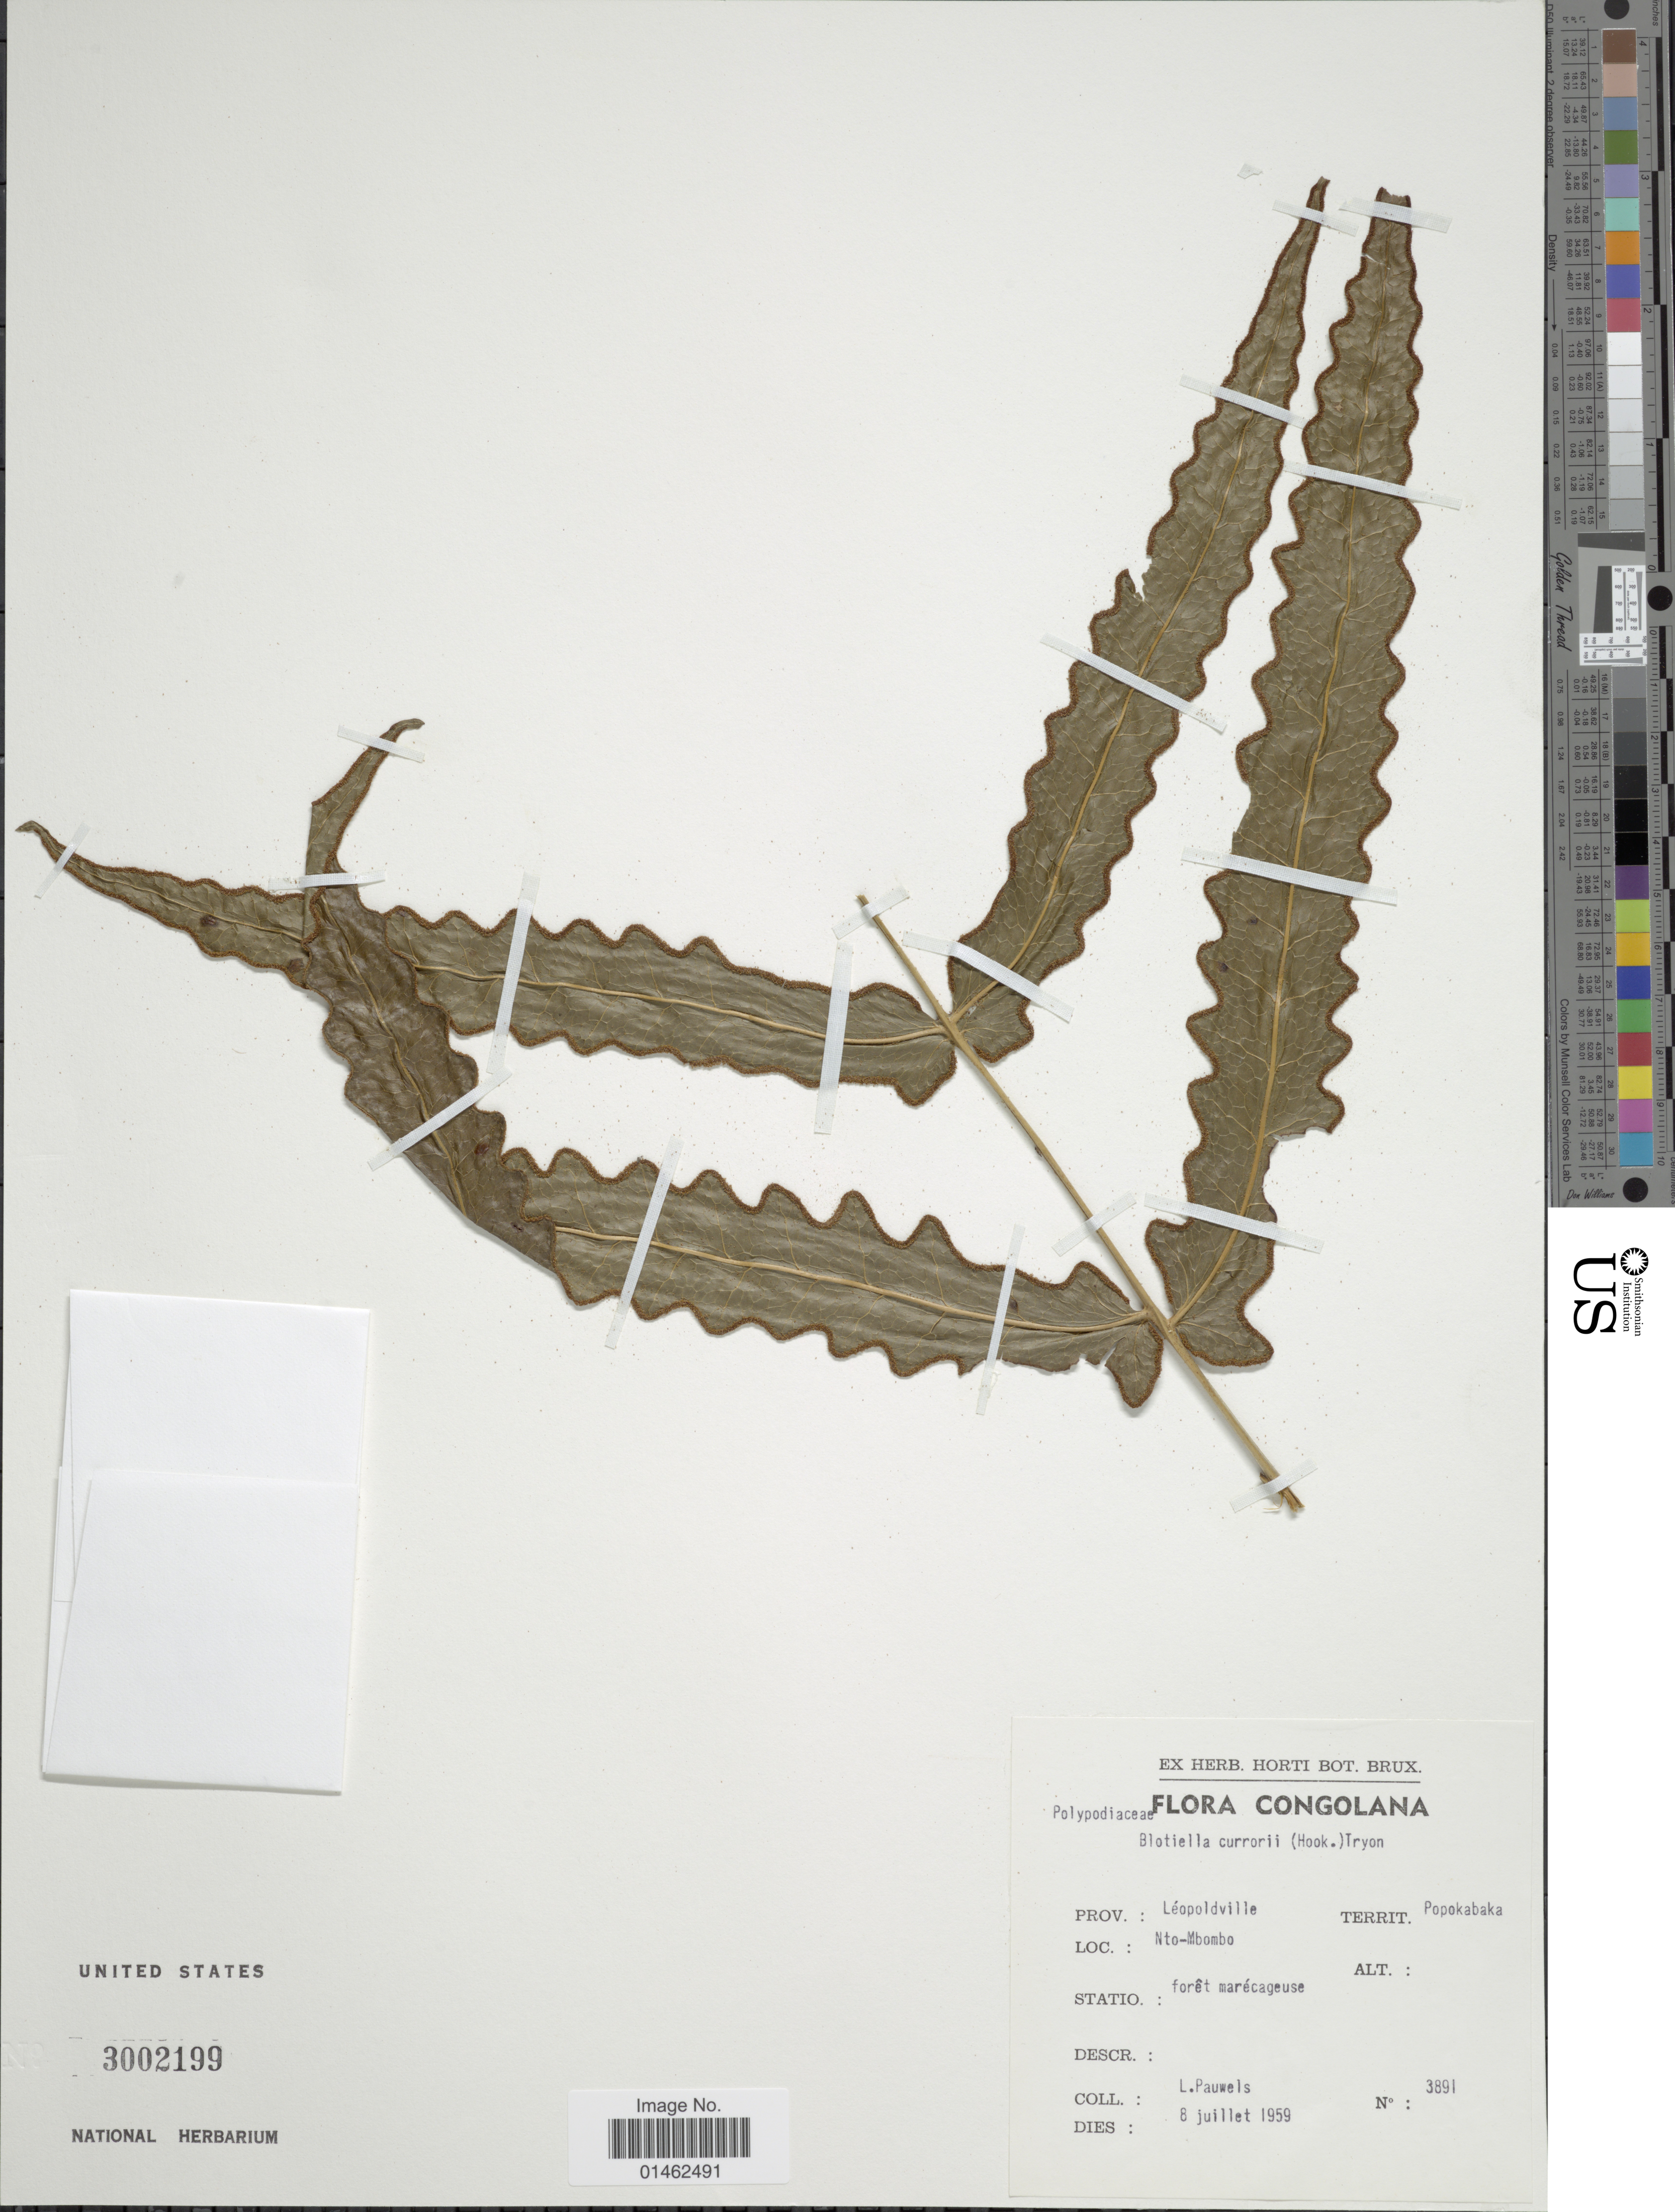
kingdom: Plantae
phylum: Tracheophyta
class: Polypodiopsida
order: Polypodiales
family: Dennstaedtiaceae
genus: Blotiella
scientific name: Blotiella currorii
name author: Hook.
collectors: L. Pauwels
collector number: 3891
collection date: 1959-07-08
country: Congo, Democratic Republic of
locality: Prov. Léopoldville, Territ Popokabaka, Nto-Mbombo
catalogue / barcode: US 3002199